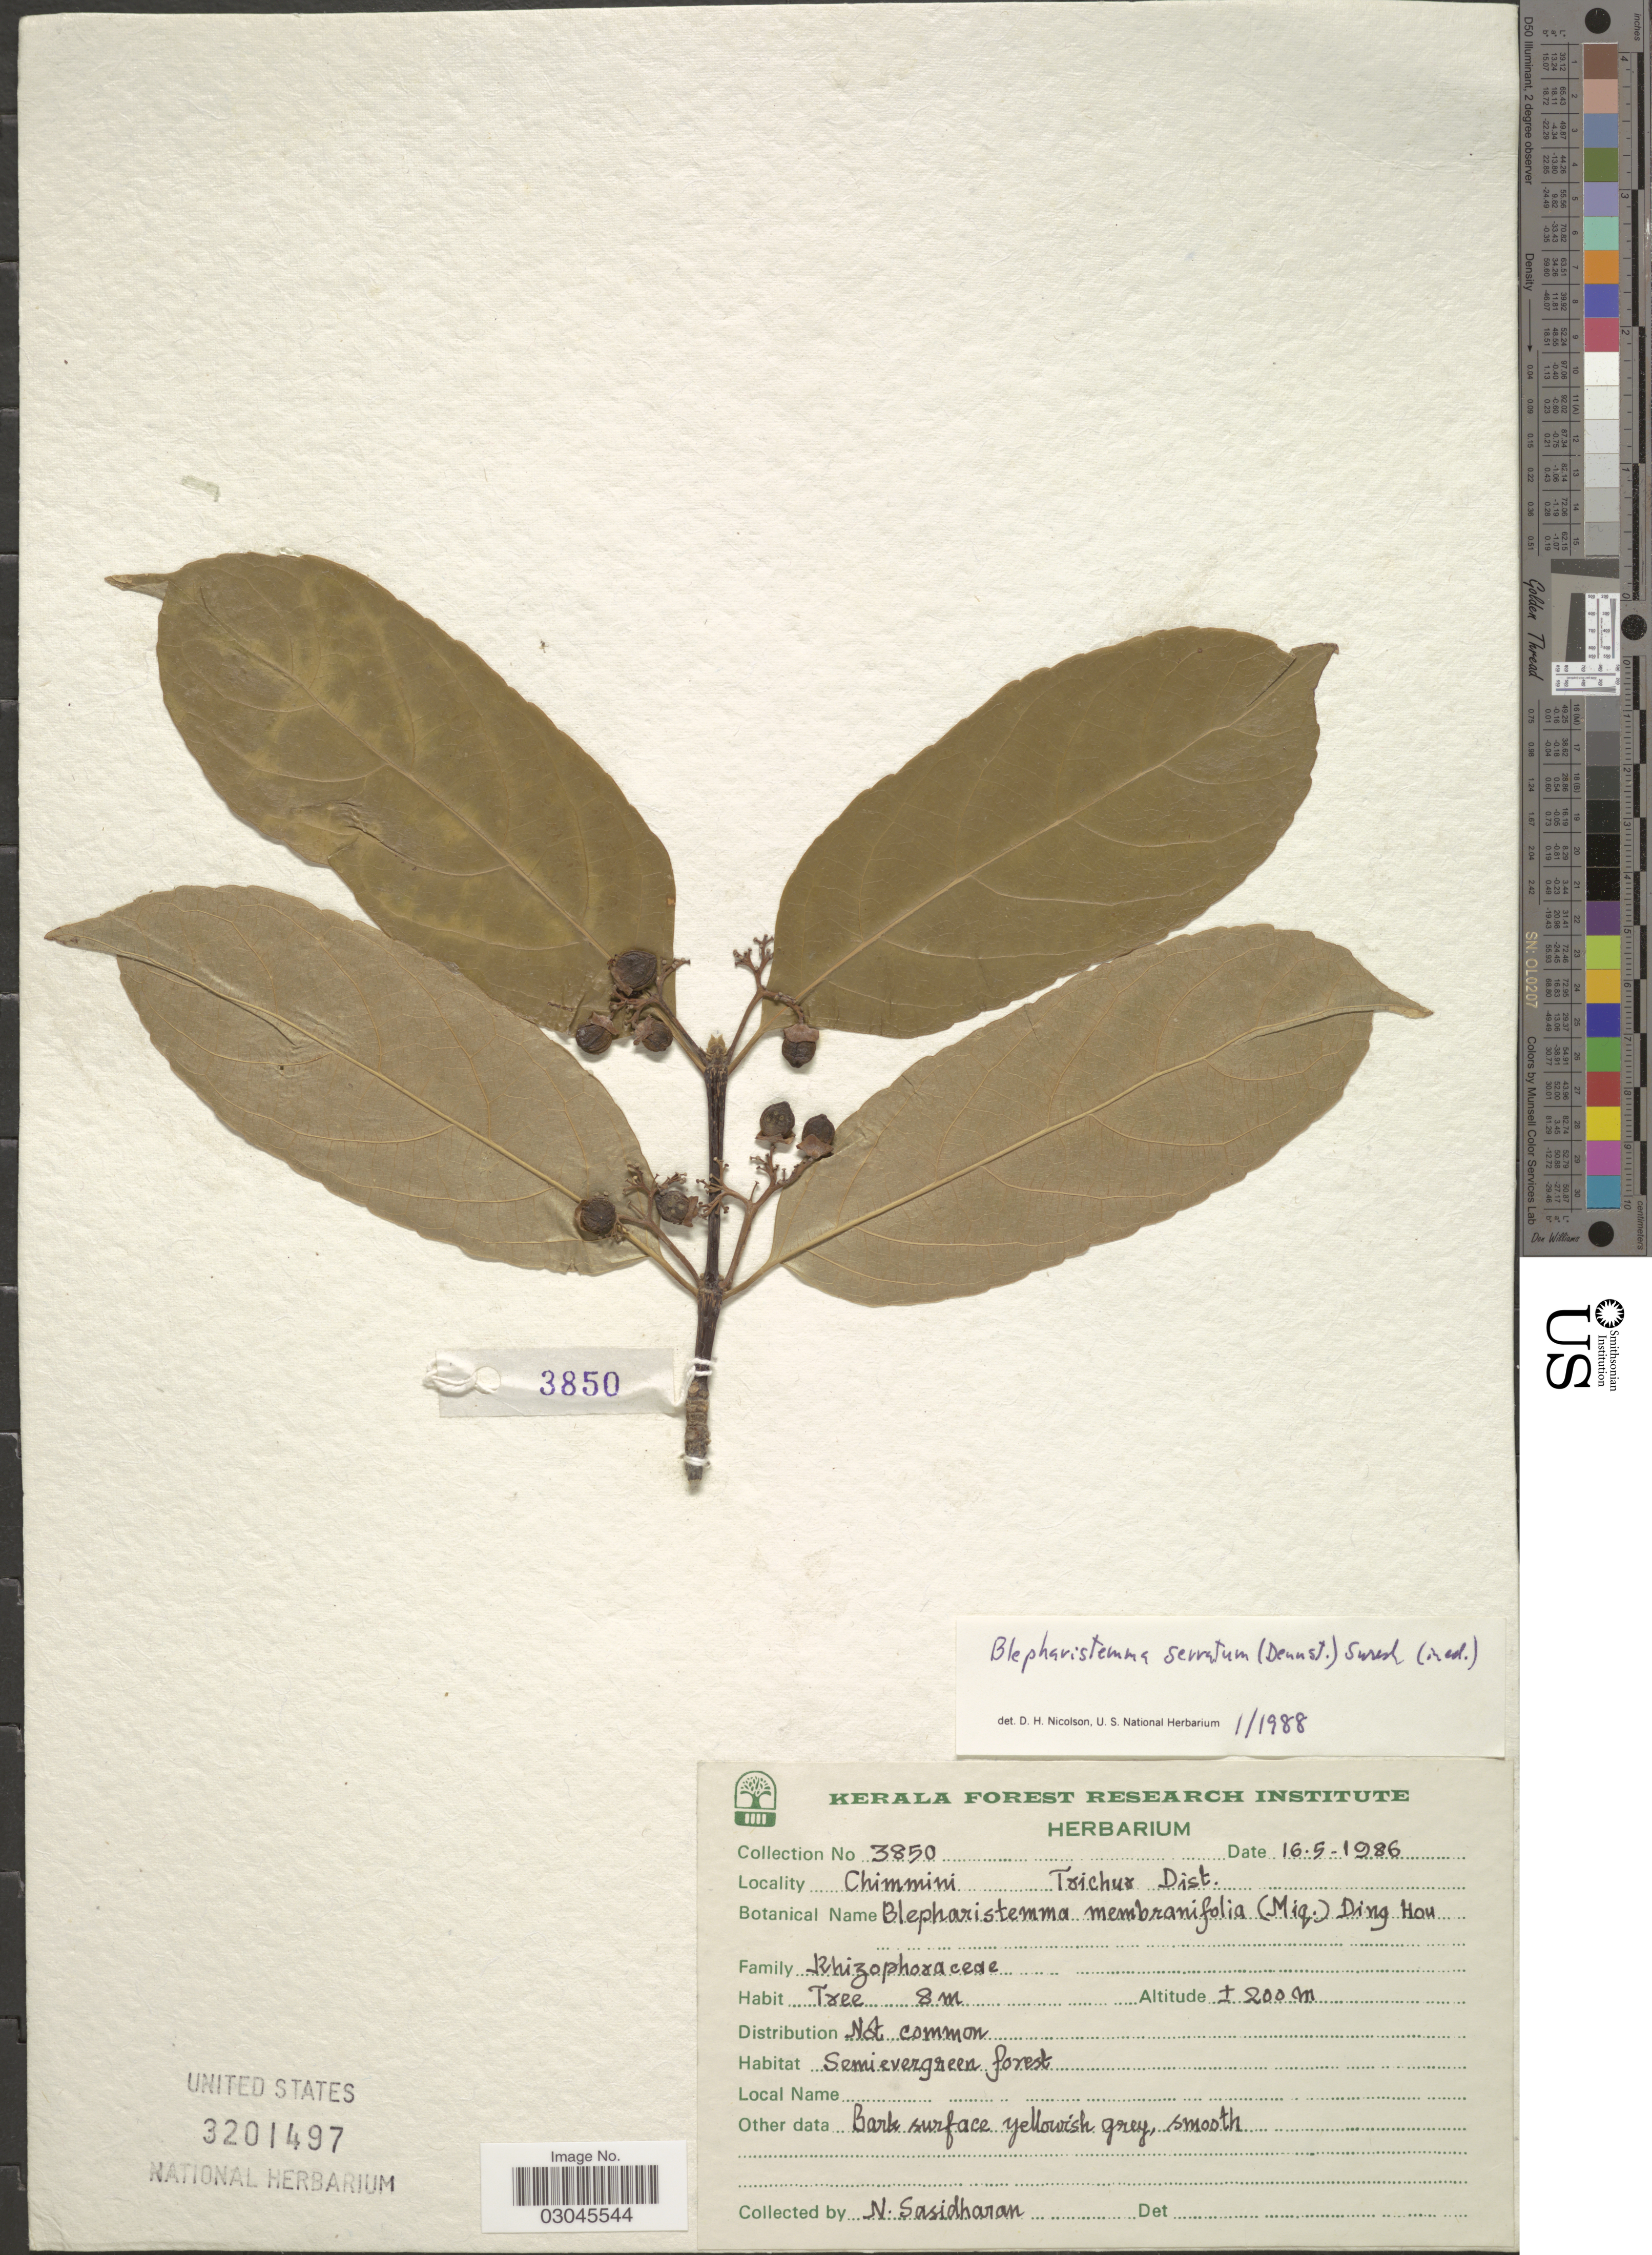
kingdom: Plantae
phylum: Tracheophyta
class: Magnoliopsida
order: Malpighiales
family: Rhizophoraceae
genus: Blepharistemma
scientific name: Blepharistemma serratum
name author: Suresh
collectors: N. Sasidharan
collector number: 3850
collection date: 1986-05-16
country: India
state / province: Kerala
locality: Chimmini, Trichur Dist.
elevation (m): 200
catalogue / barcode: US 3201497